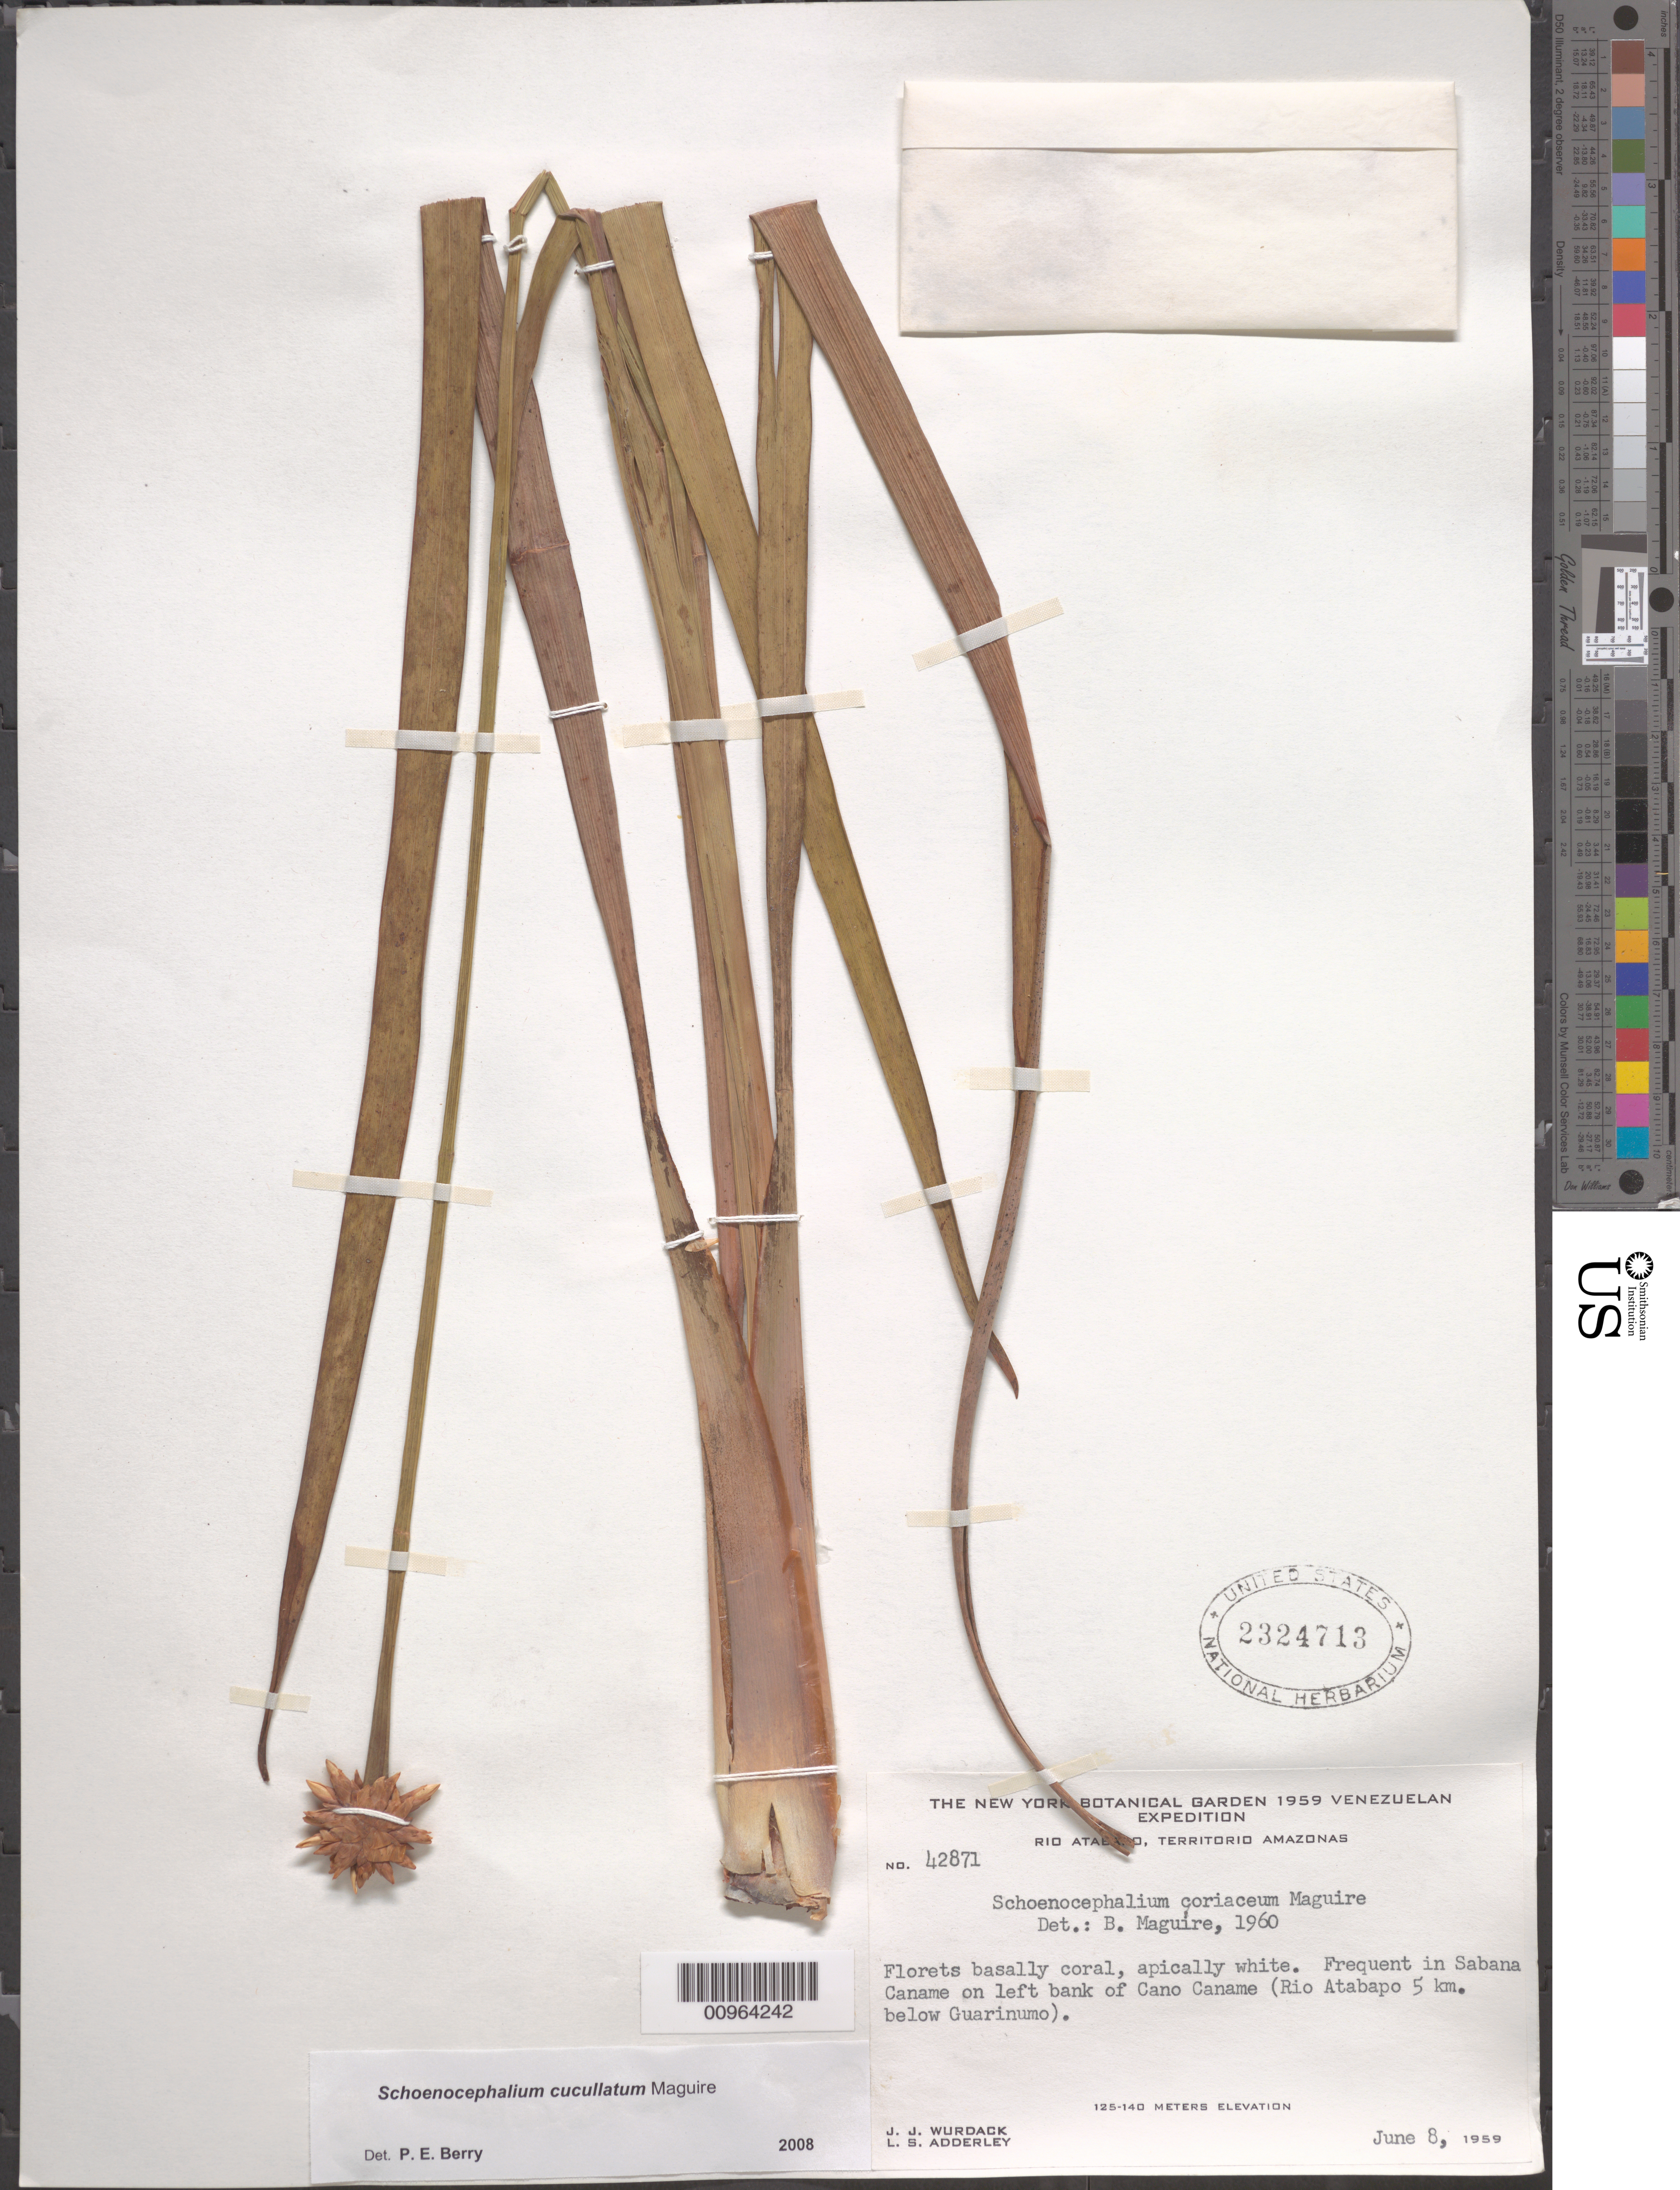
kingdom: Plantae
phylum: Tracheophyta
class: Liliopsida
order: Poales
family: Rapateaceae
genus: Schoenocephalium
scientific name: Schoenocephalium cucullatum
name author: Maguire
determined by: Berry, P. E., (WIS), University of Wisconsin - Madison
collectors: J. J. Wurdack & L. S. Adderley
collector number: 42871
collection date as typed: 8-Jun-59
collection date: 1959-06-08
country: Venezuela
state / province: Amazonas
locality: Sabana Caname, Caño Caname left bank, Rio Atabapo (5km below Guarinumo)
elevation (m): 125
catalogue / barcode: US 3234713